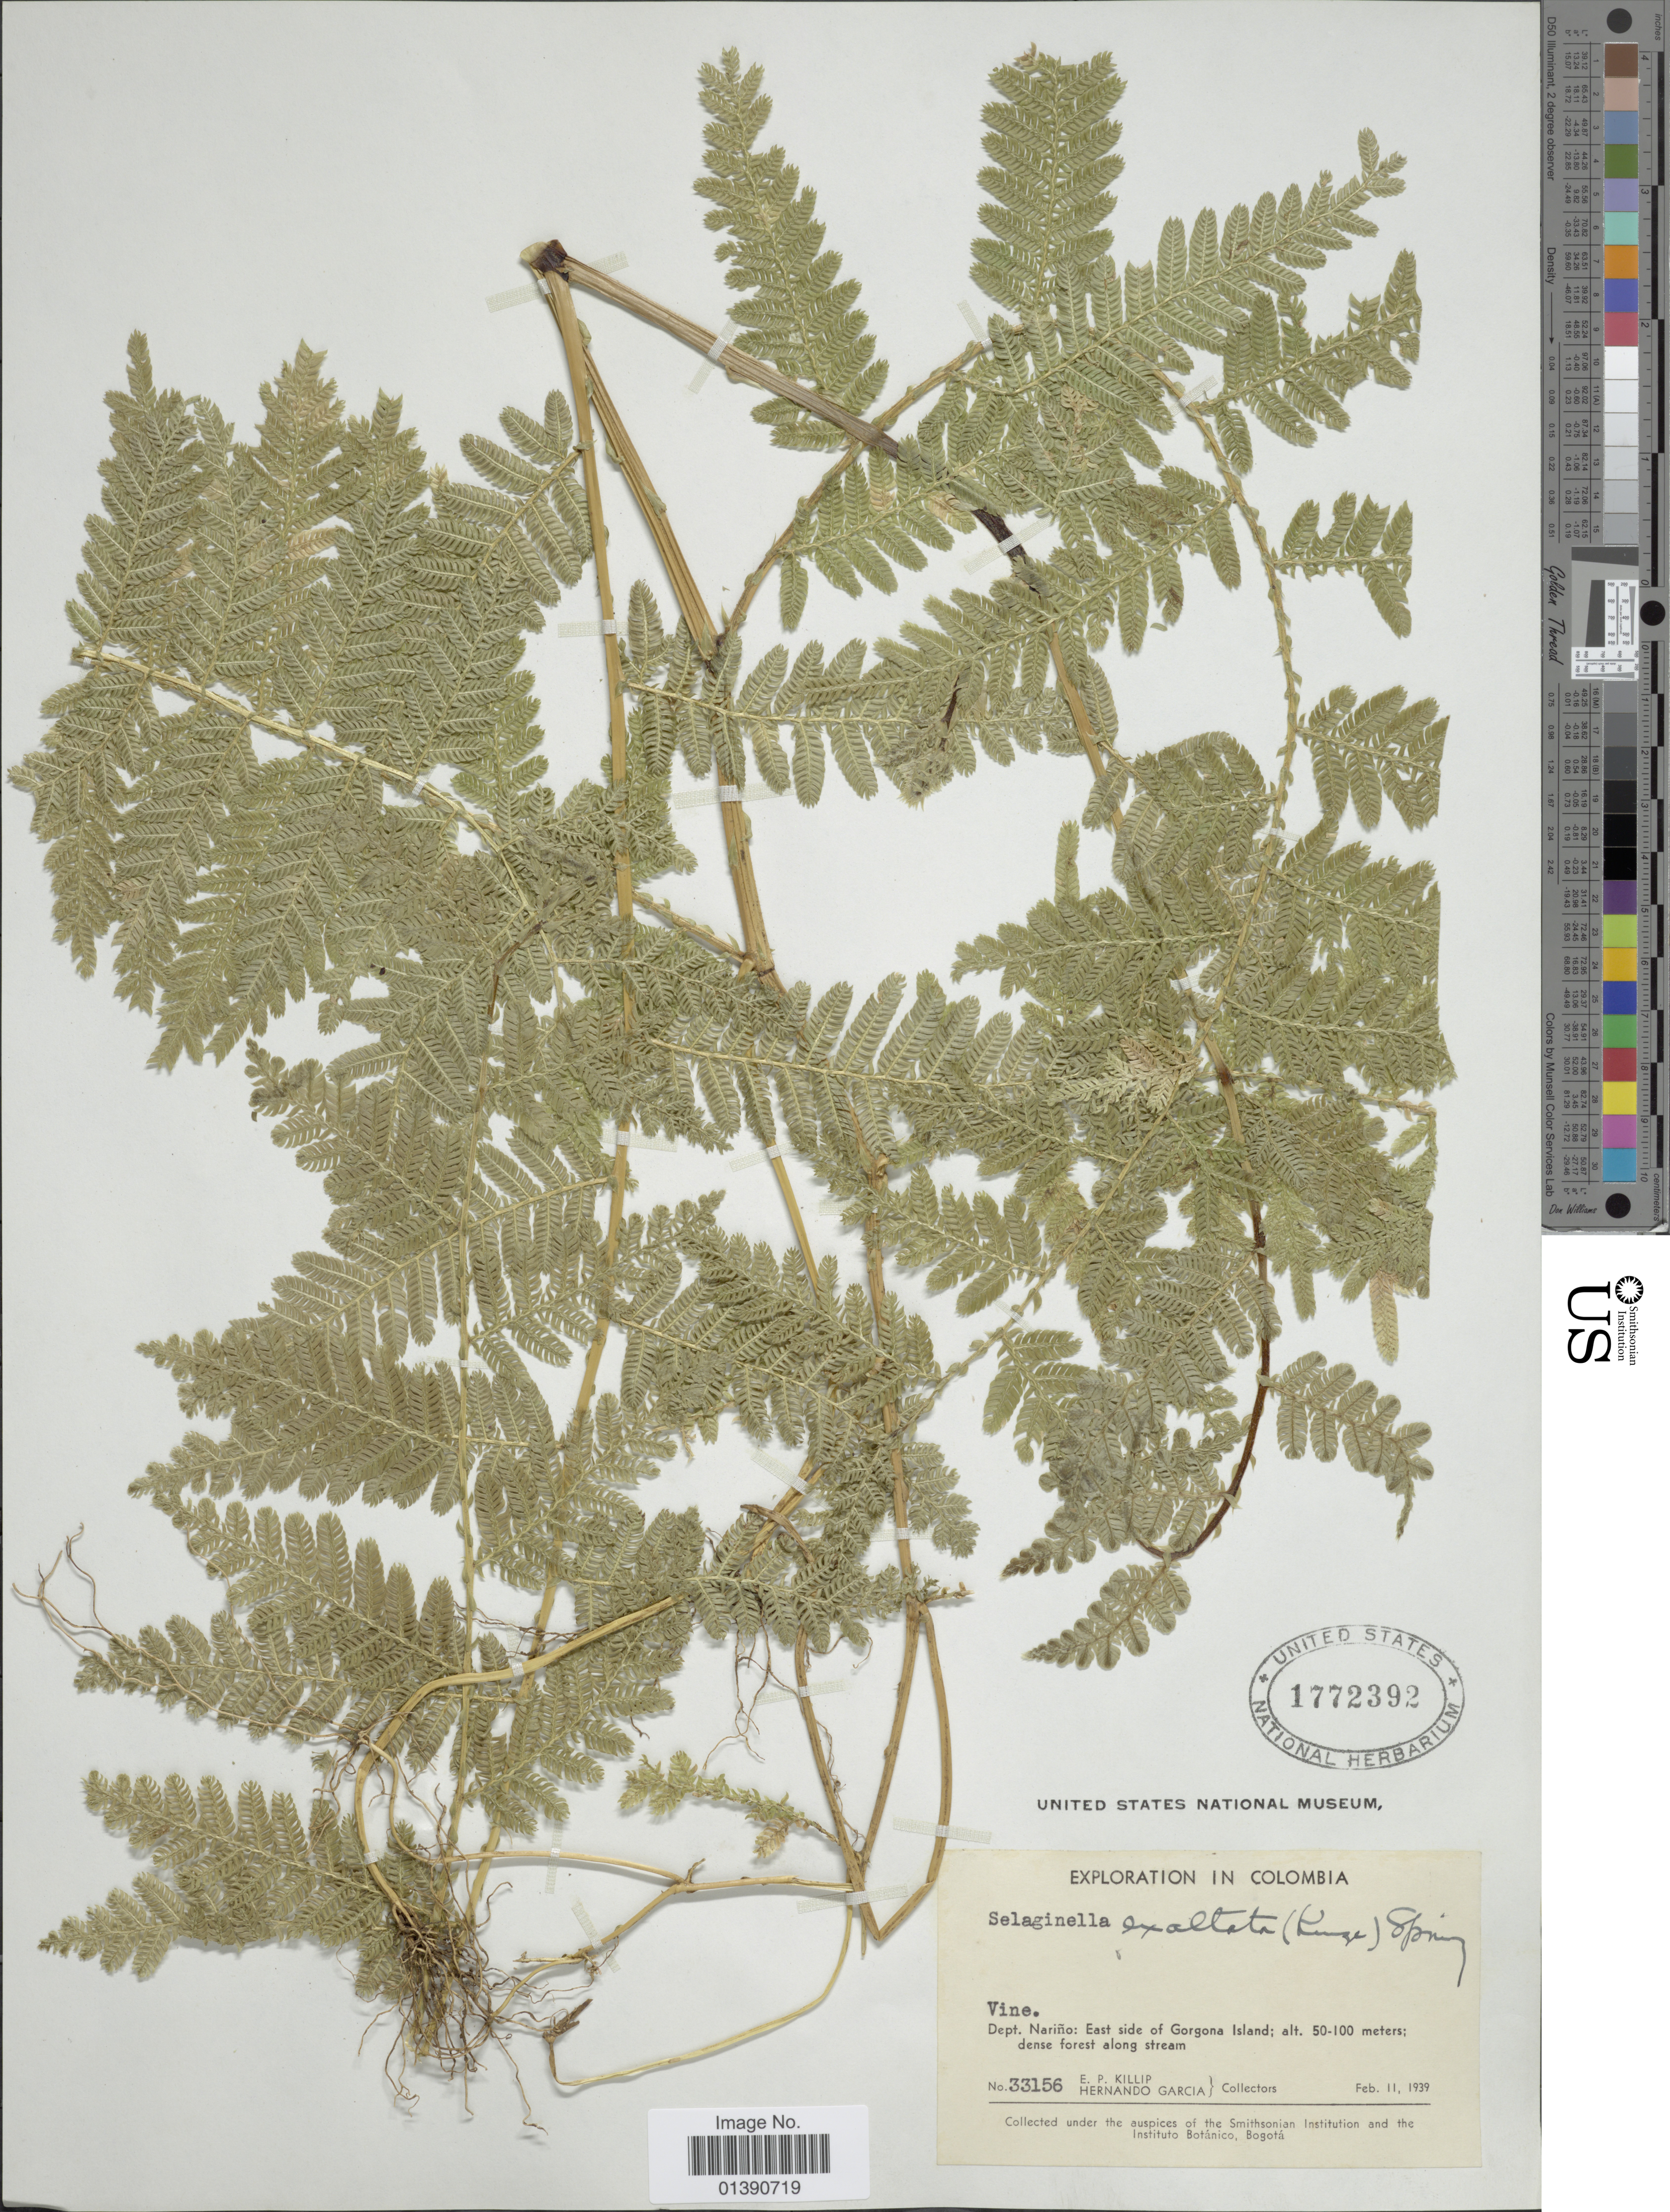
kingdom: Plantae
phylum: Tracheophyta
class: Lycopodiopsida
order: Selaginellales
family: Selaginellaceae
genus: Selaginella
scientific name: Selaginella exaltata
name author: (Kunze) Spring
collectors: E. P. Killip & H. Garcia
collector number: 33156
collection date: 1939-02-11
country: Colombia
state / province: Nariño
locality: East side of Gorgona Island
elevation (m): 50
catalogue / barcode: US 1772392